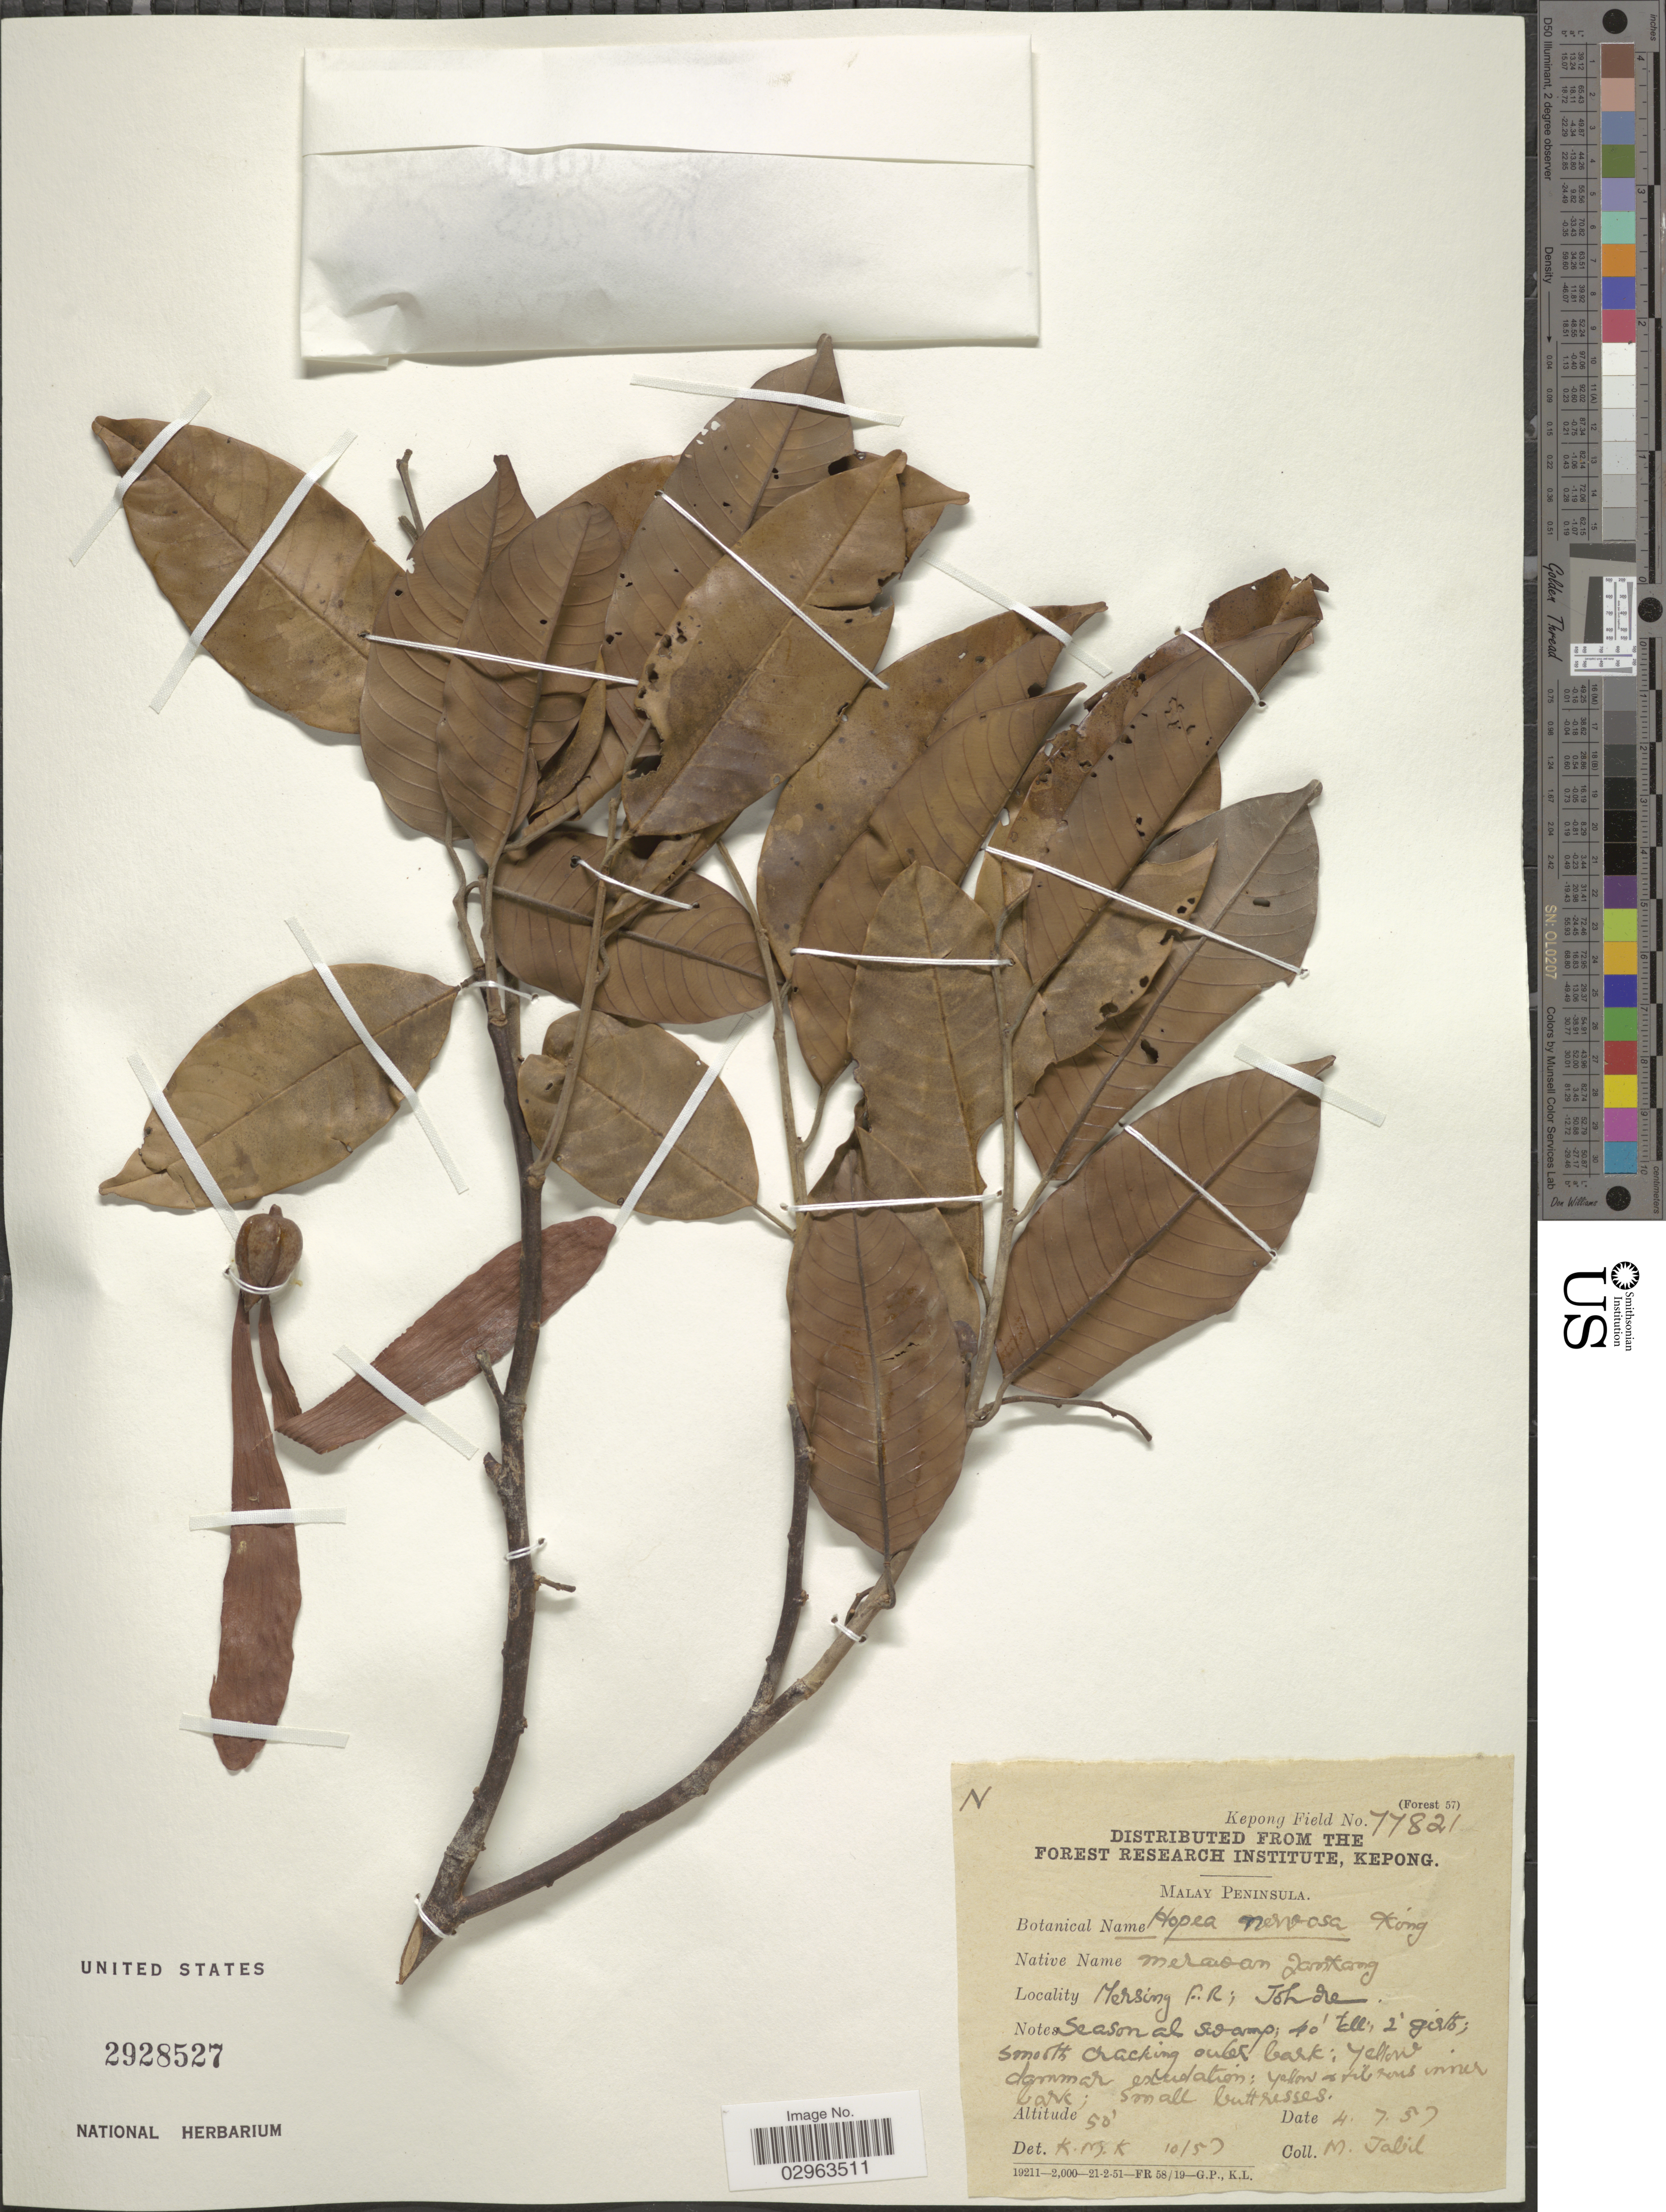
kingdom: Plantae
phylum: Tracheophyta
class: Magnoliopsida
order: Malvales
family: Dipterocarpaceae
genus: Hopea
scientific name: Hopea nervosa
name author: R.M. King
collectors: M. Jabil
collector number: Kepong Field? 77821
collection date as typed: Transcribed d/m/y: 4/7/57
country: Malaysia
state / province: Johor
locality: Malay Peninsula. Mersing F.R.; Johore.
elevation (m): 15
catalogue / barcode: US 2928527